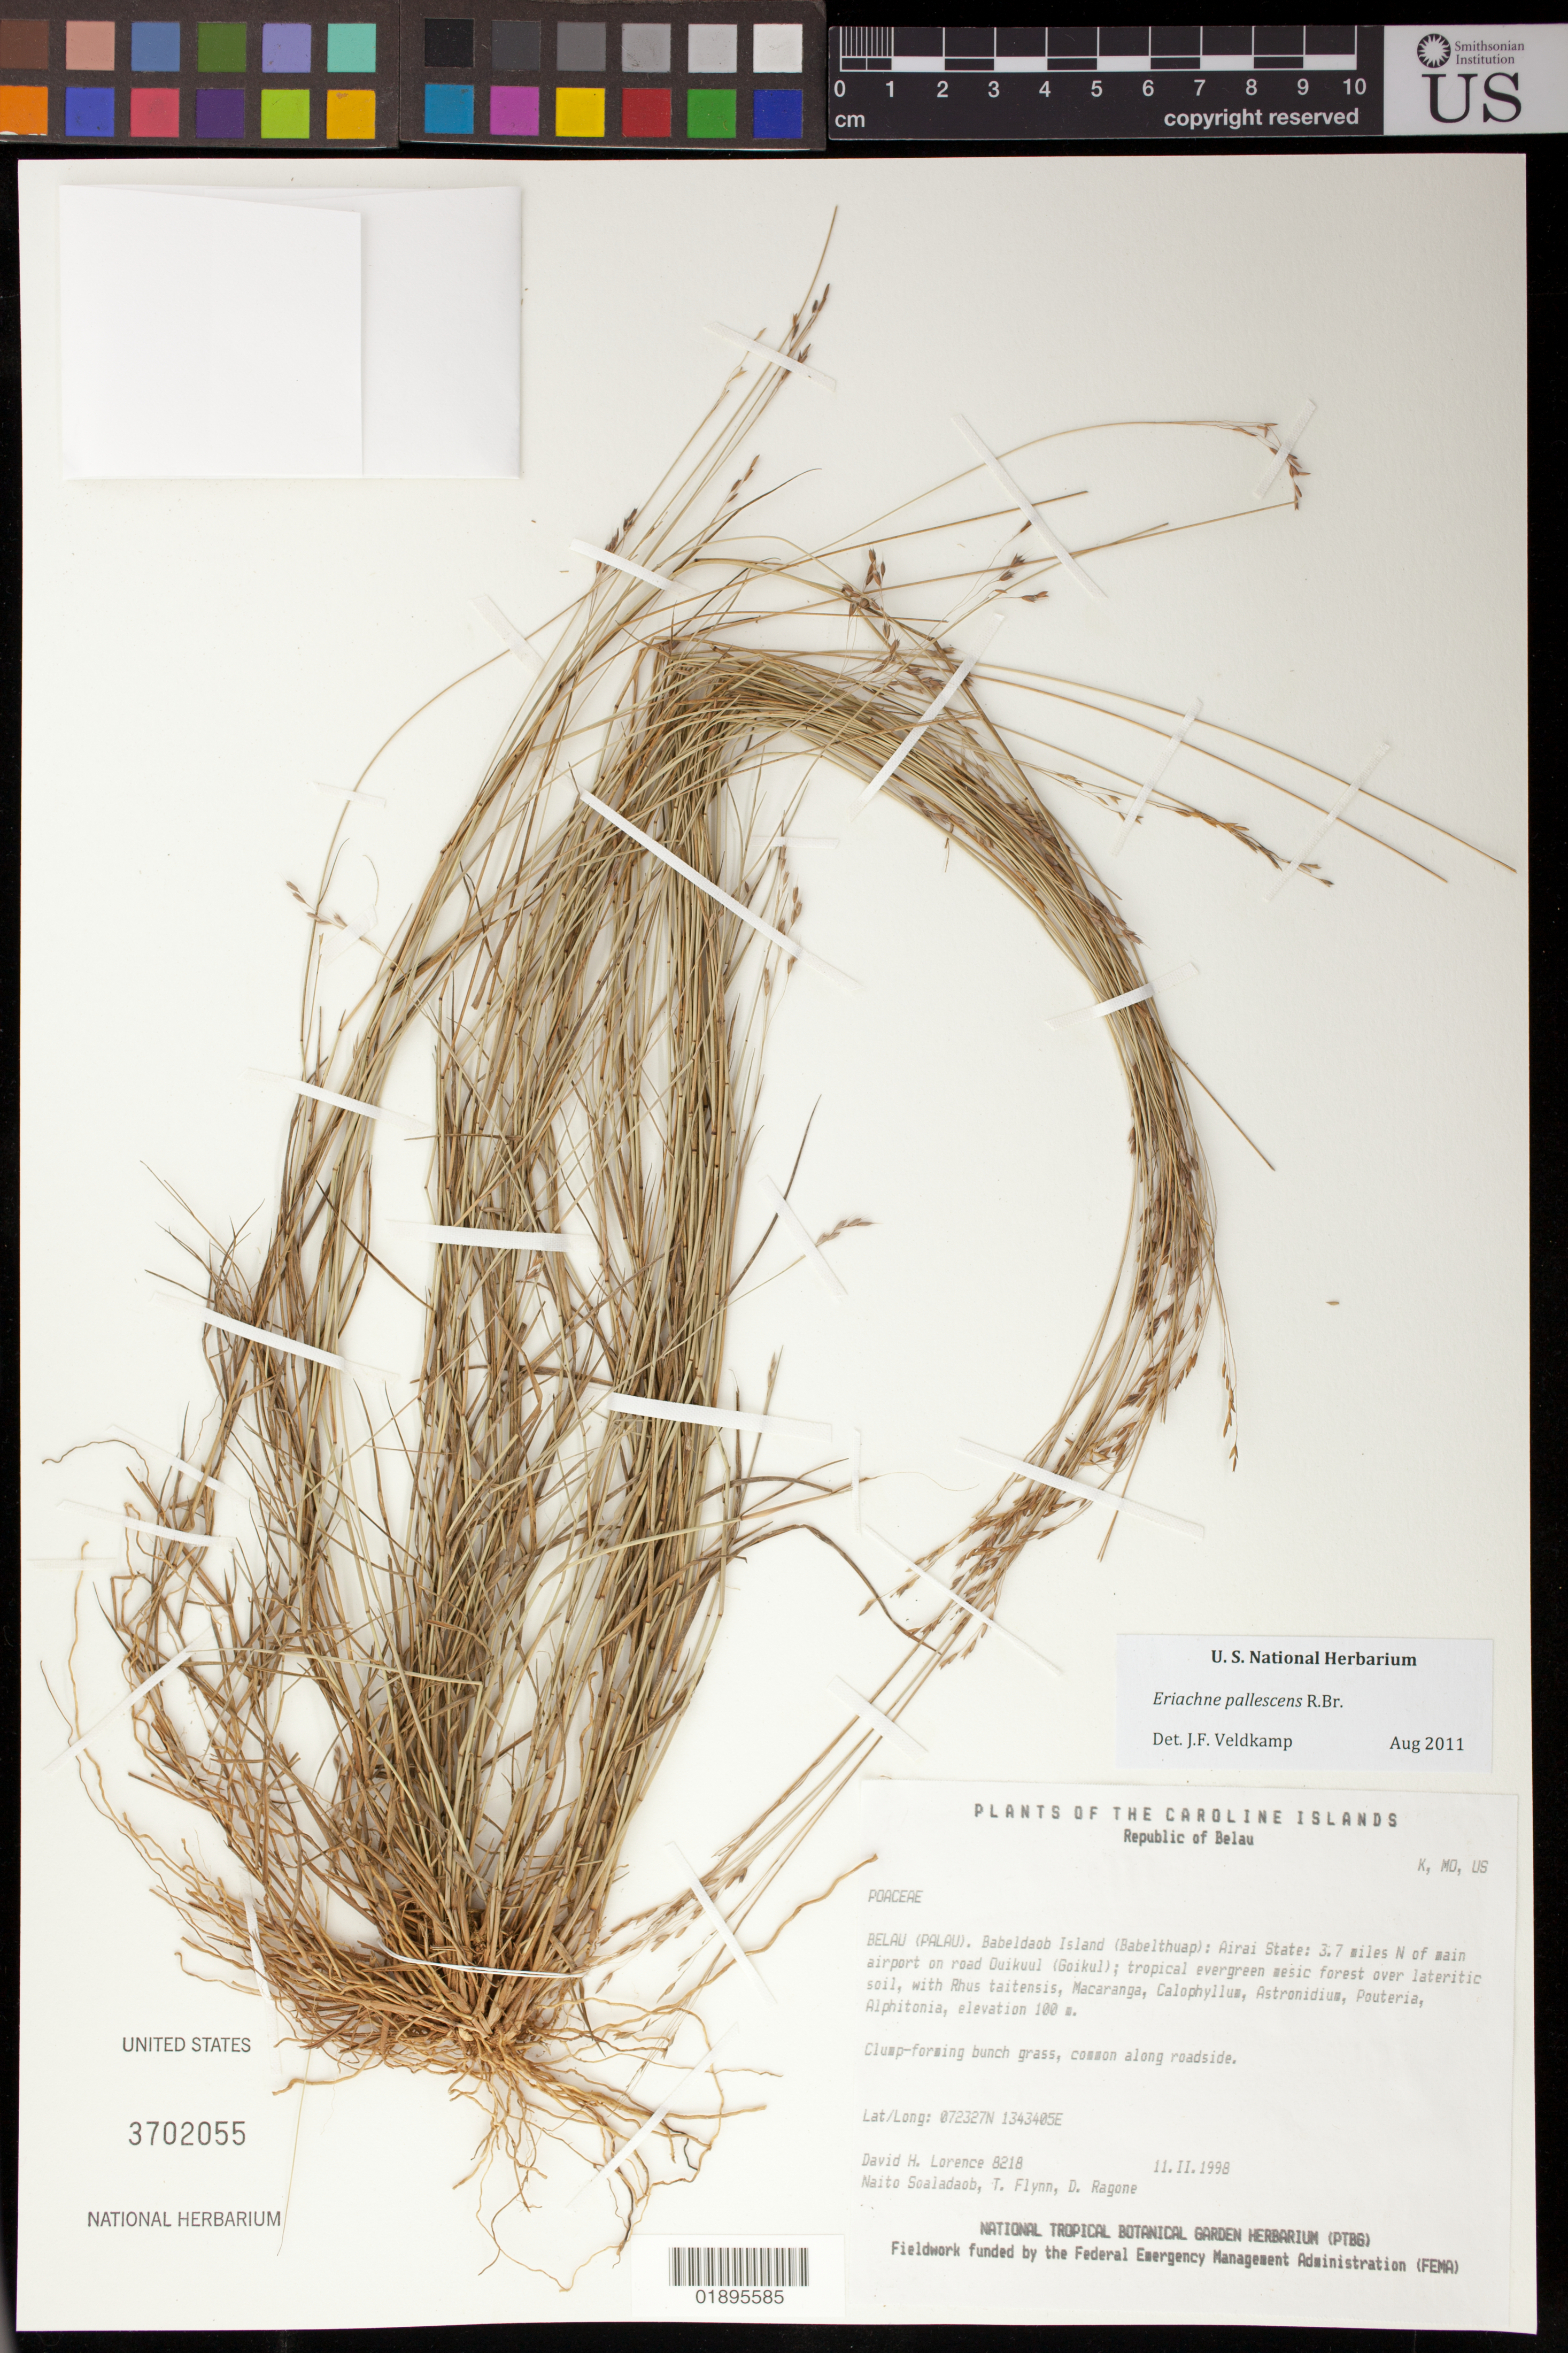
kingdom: Plantae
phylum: Tracheophyta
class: Liliopsida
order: Poales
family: Poaceae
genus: Eriachne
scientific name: Eriachne pallescens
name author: R. Br.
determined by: Veldkamp, J. F.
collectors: D. Lorence, N. Soaladaob, T. W. Flynn & D. Ragone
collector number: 8218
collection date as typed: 11 Feb 1998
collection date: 1998-02-11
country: Palau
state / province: Airai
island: Babeldaob [Babelthuap]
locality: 3.7 miles N of main airport on road Ouikuul (Goikul)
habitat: tropical evergreen mesic forest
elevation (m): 100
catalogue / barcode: US 3702055